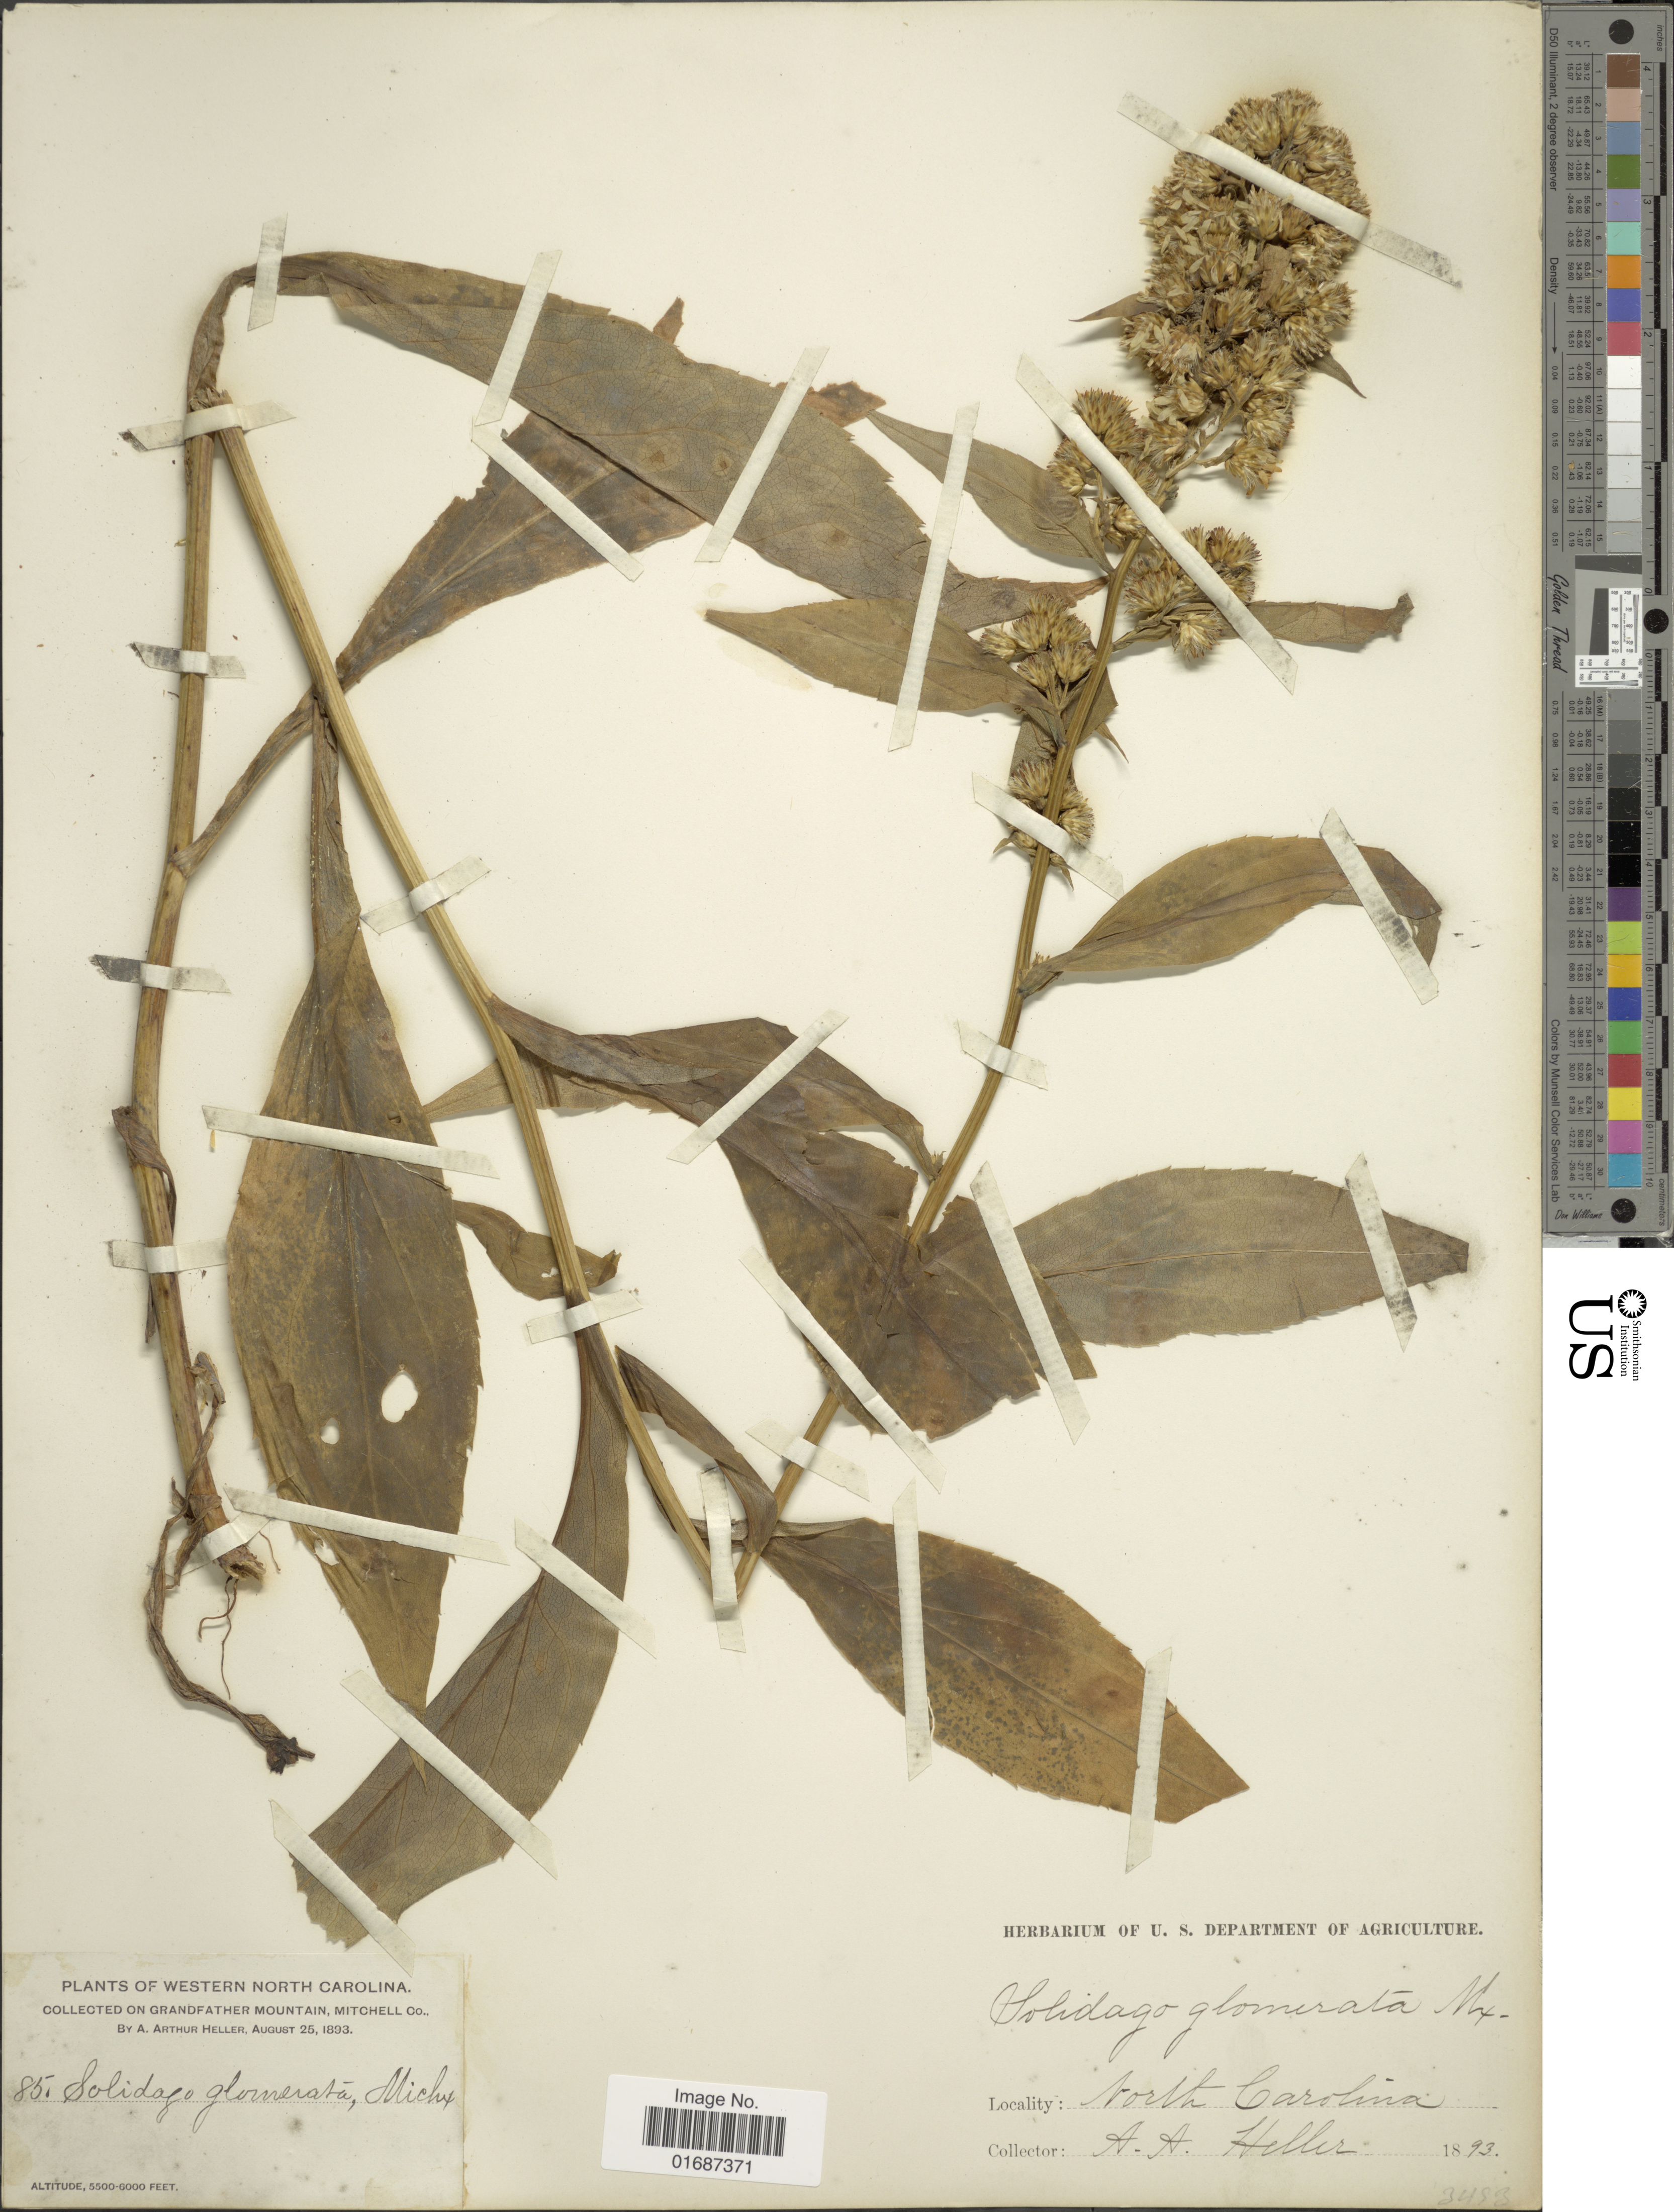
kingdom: Plantae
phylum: Tracheophyta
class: Magnoliopsida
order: Asterales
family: Asteraceae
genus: Solidago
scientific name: Solidago glomerata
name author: Michx.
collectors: A. A. Heller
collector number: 85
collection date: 1893-08-25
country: United States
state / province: North Carolina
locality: Western North Carolina, Grandfather Mountain, Mitchell Co.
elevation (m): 1676